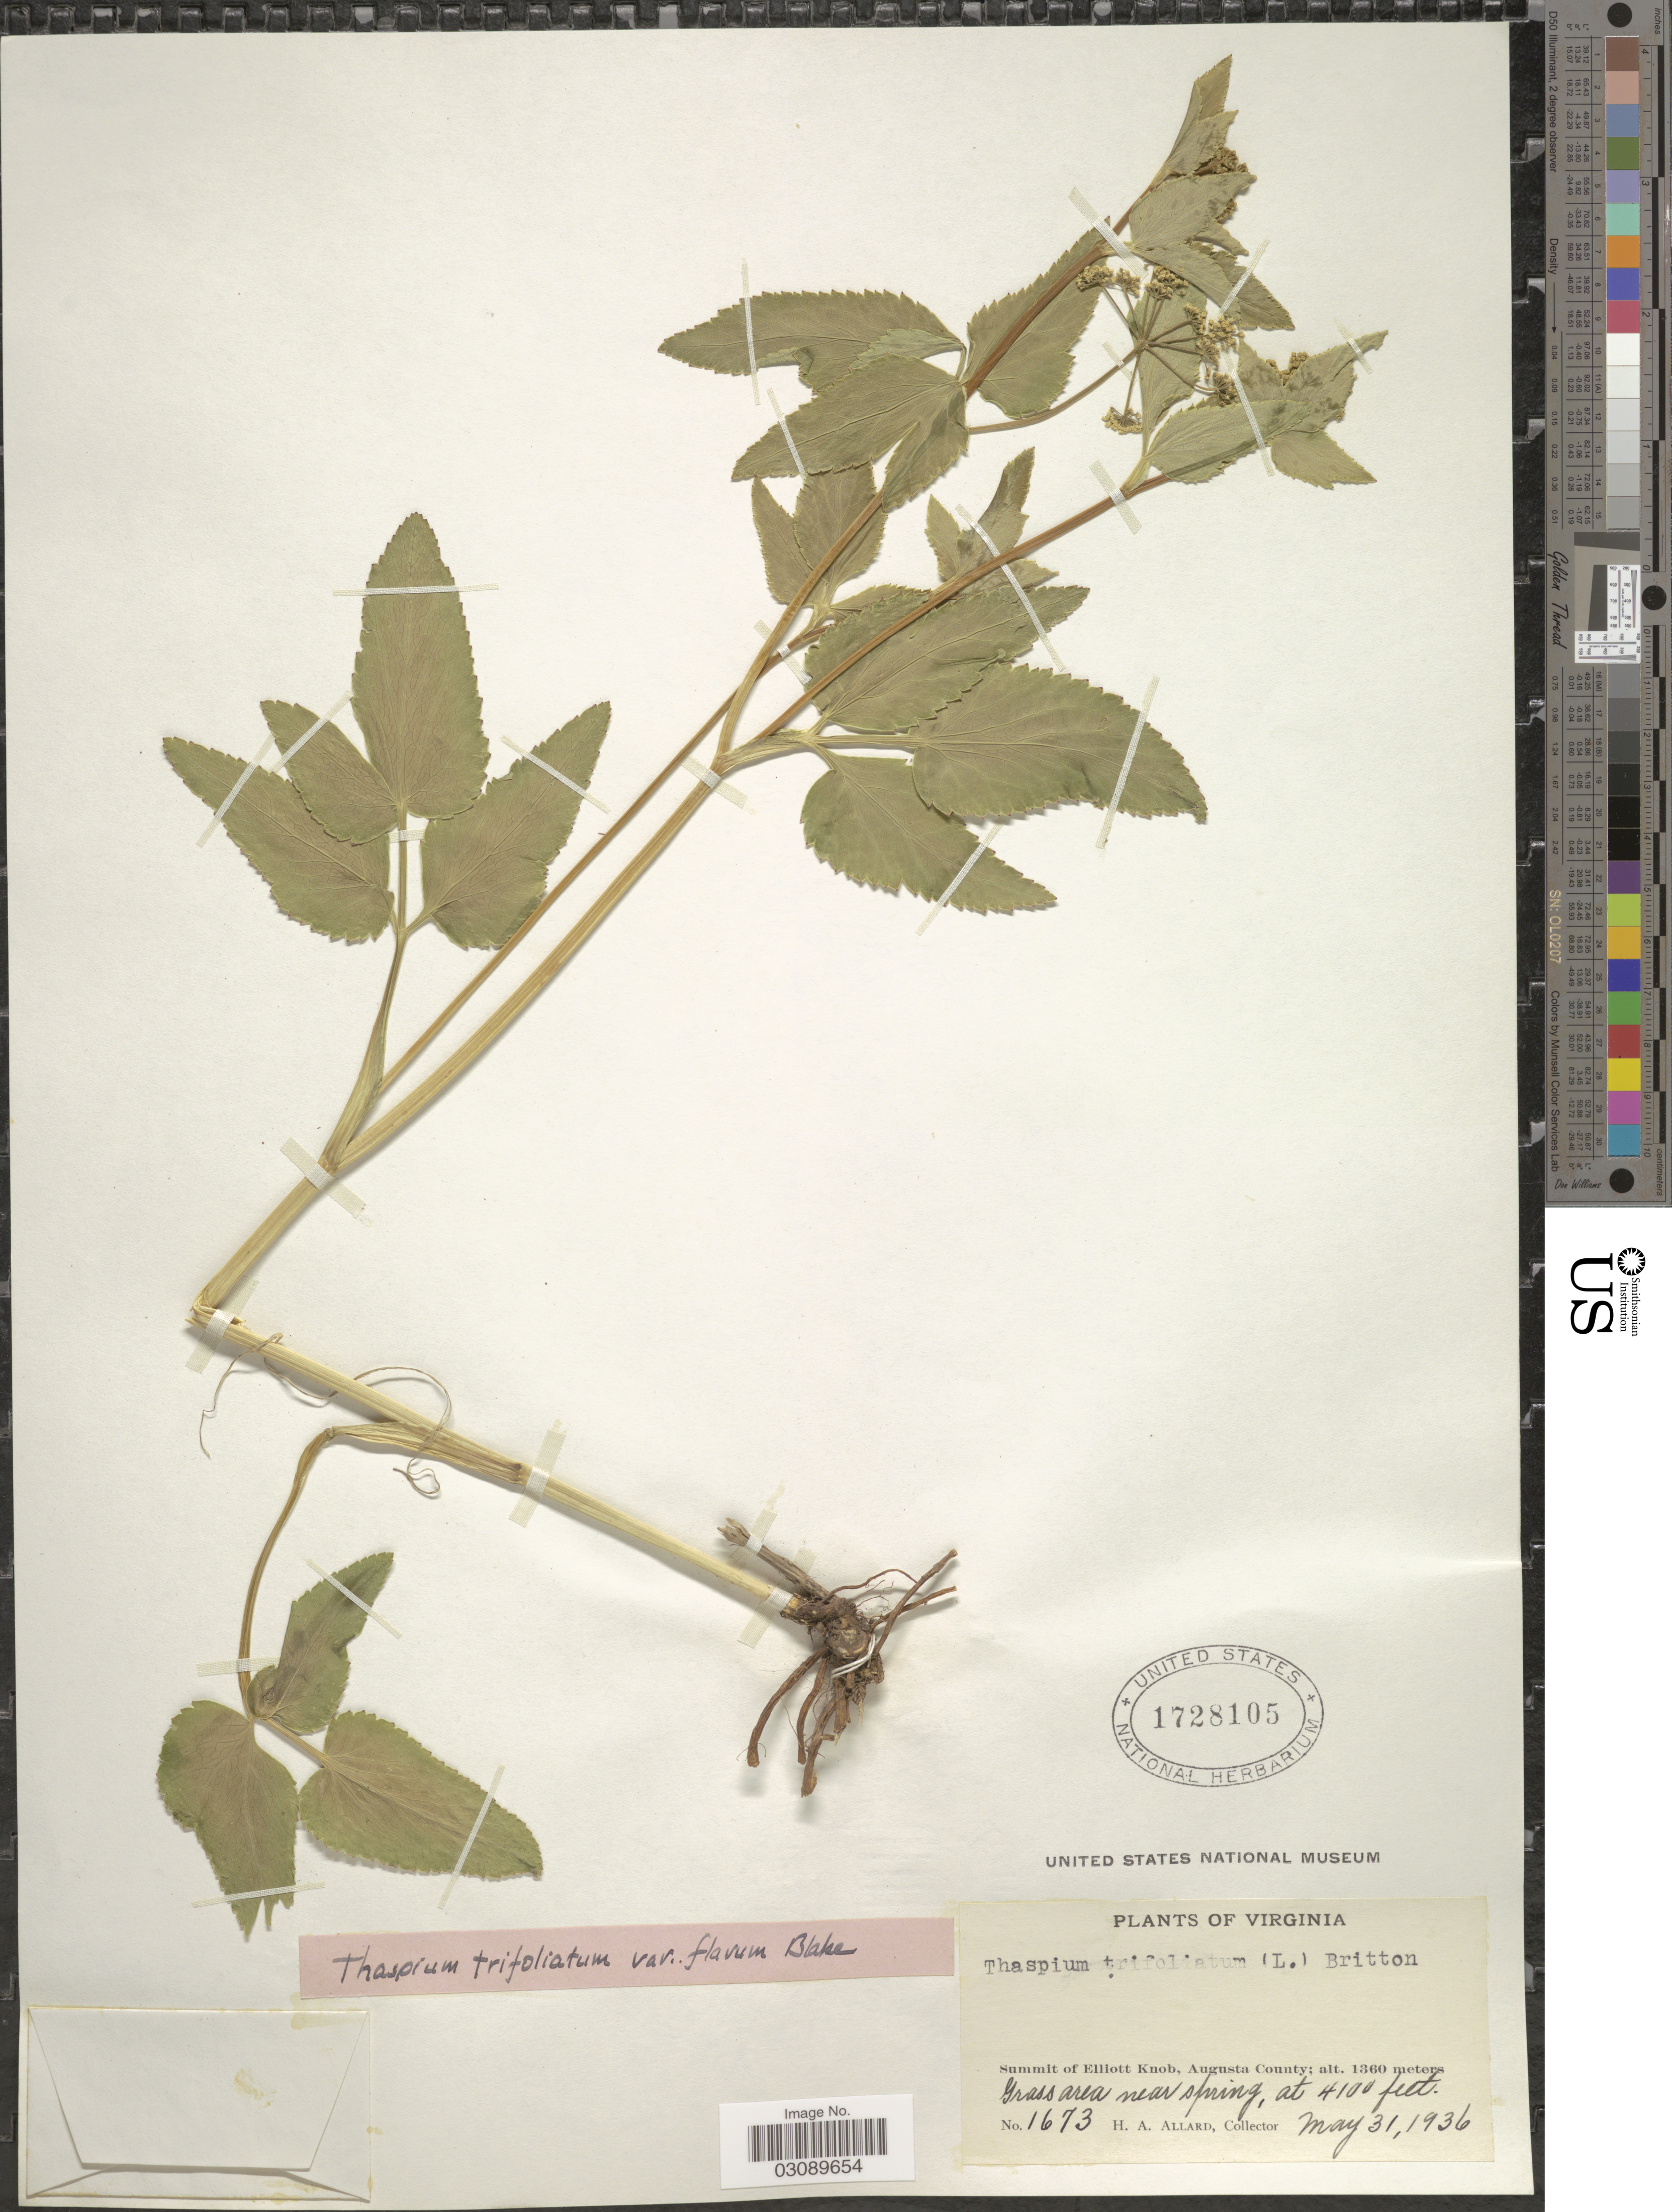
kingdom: Plantae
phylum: Tracheophyta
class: Magnoliopsida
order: Apiales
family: Apiaceae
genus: Thaspium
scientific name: Thaspium trifoliatum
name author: (L.) A. Gray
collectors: H. A. Allard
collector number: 1673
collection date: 1936-05-31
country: United States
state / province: Virginia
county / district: Augusta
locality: Summit of Elliot Knob, Augusta County.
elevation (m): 1250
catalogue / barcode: US 1728105